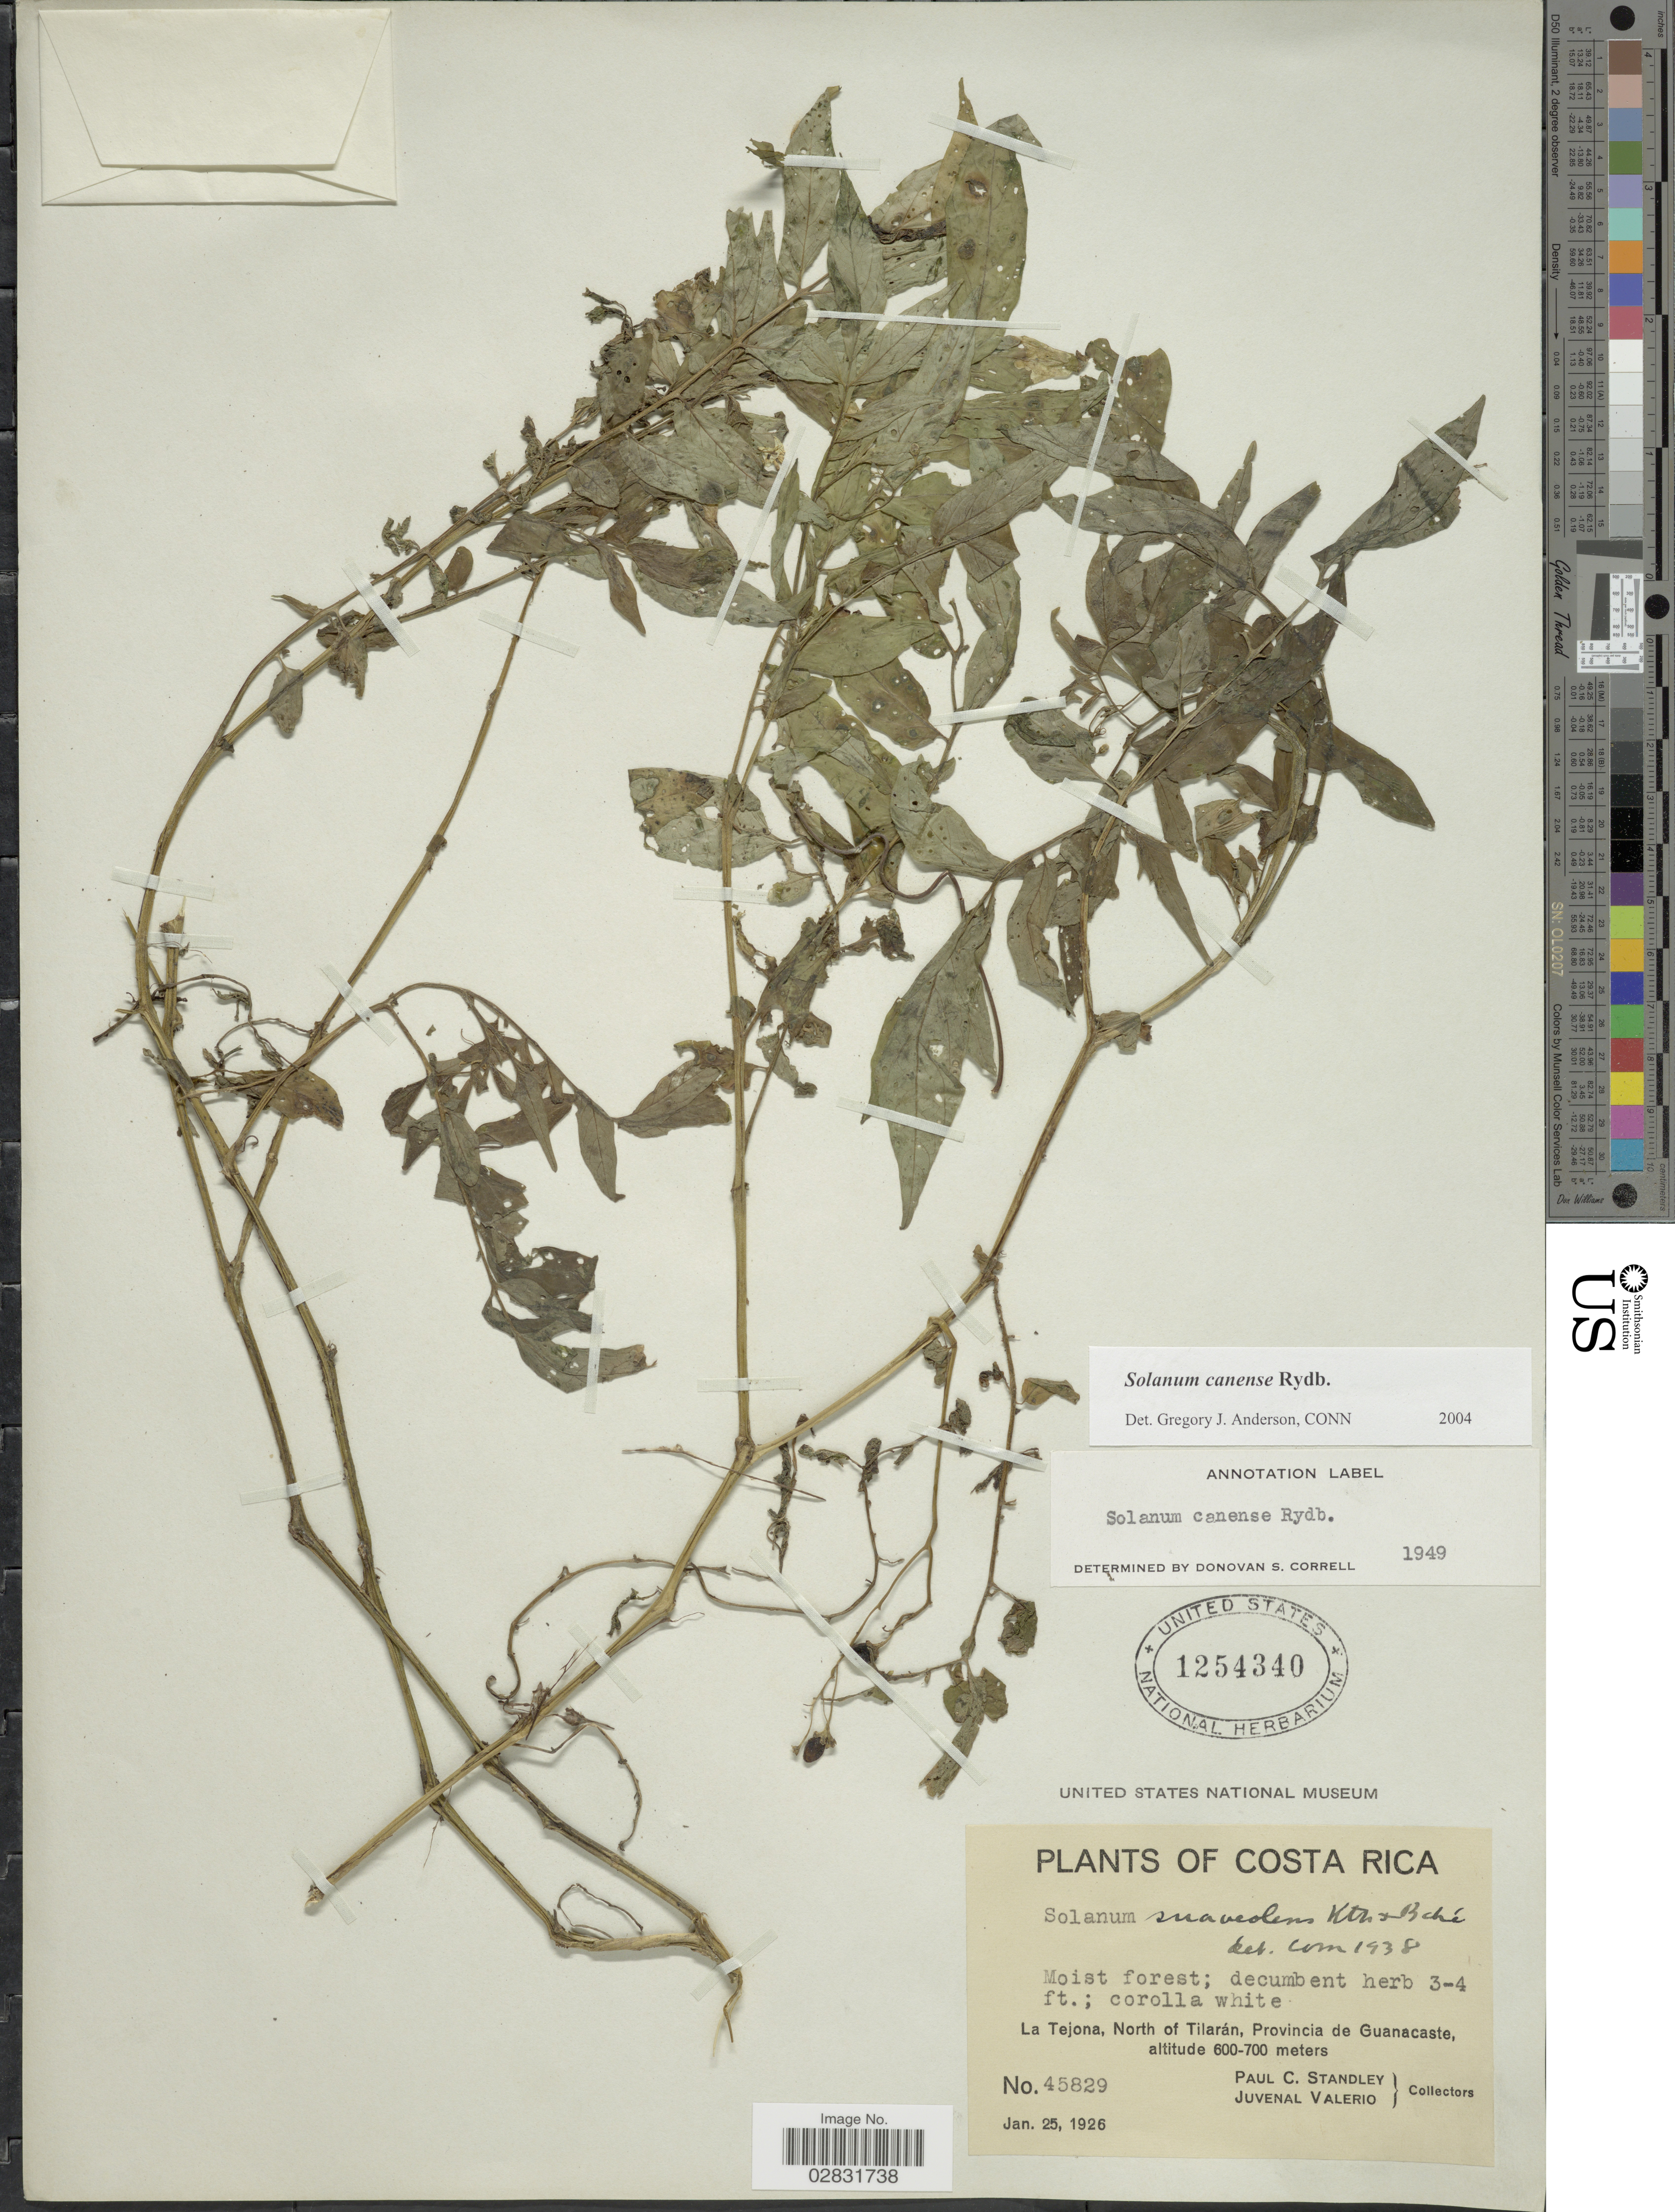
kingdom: Plantae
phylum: Tracheophyta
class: Magnoliopsida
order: Solanales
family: Solanaceae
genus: Solanum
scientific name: Solanum canense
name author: Rydb.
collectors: P. C. Standley & J. Valerio R.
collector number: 45829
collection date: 1926-01-25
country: Costa Rica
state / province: Guanacaste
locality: La Tejona, North of Tilarán.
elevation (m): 600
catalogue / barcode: US 1254340